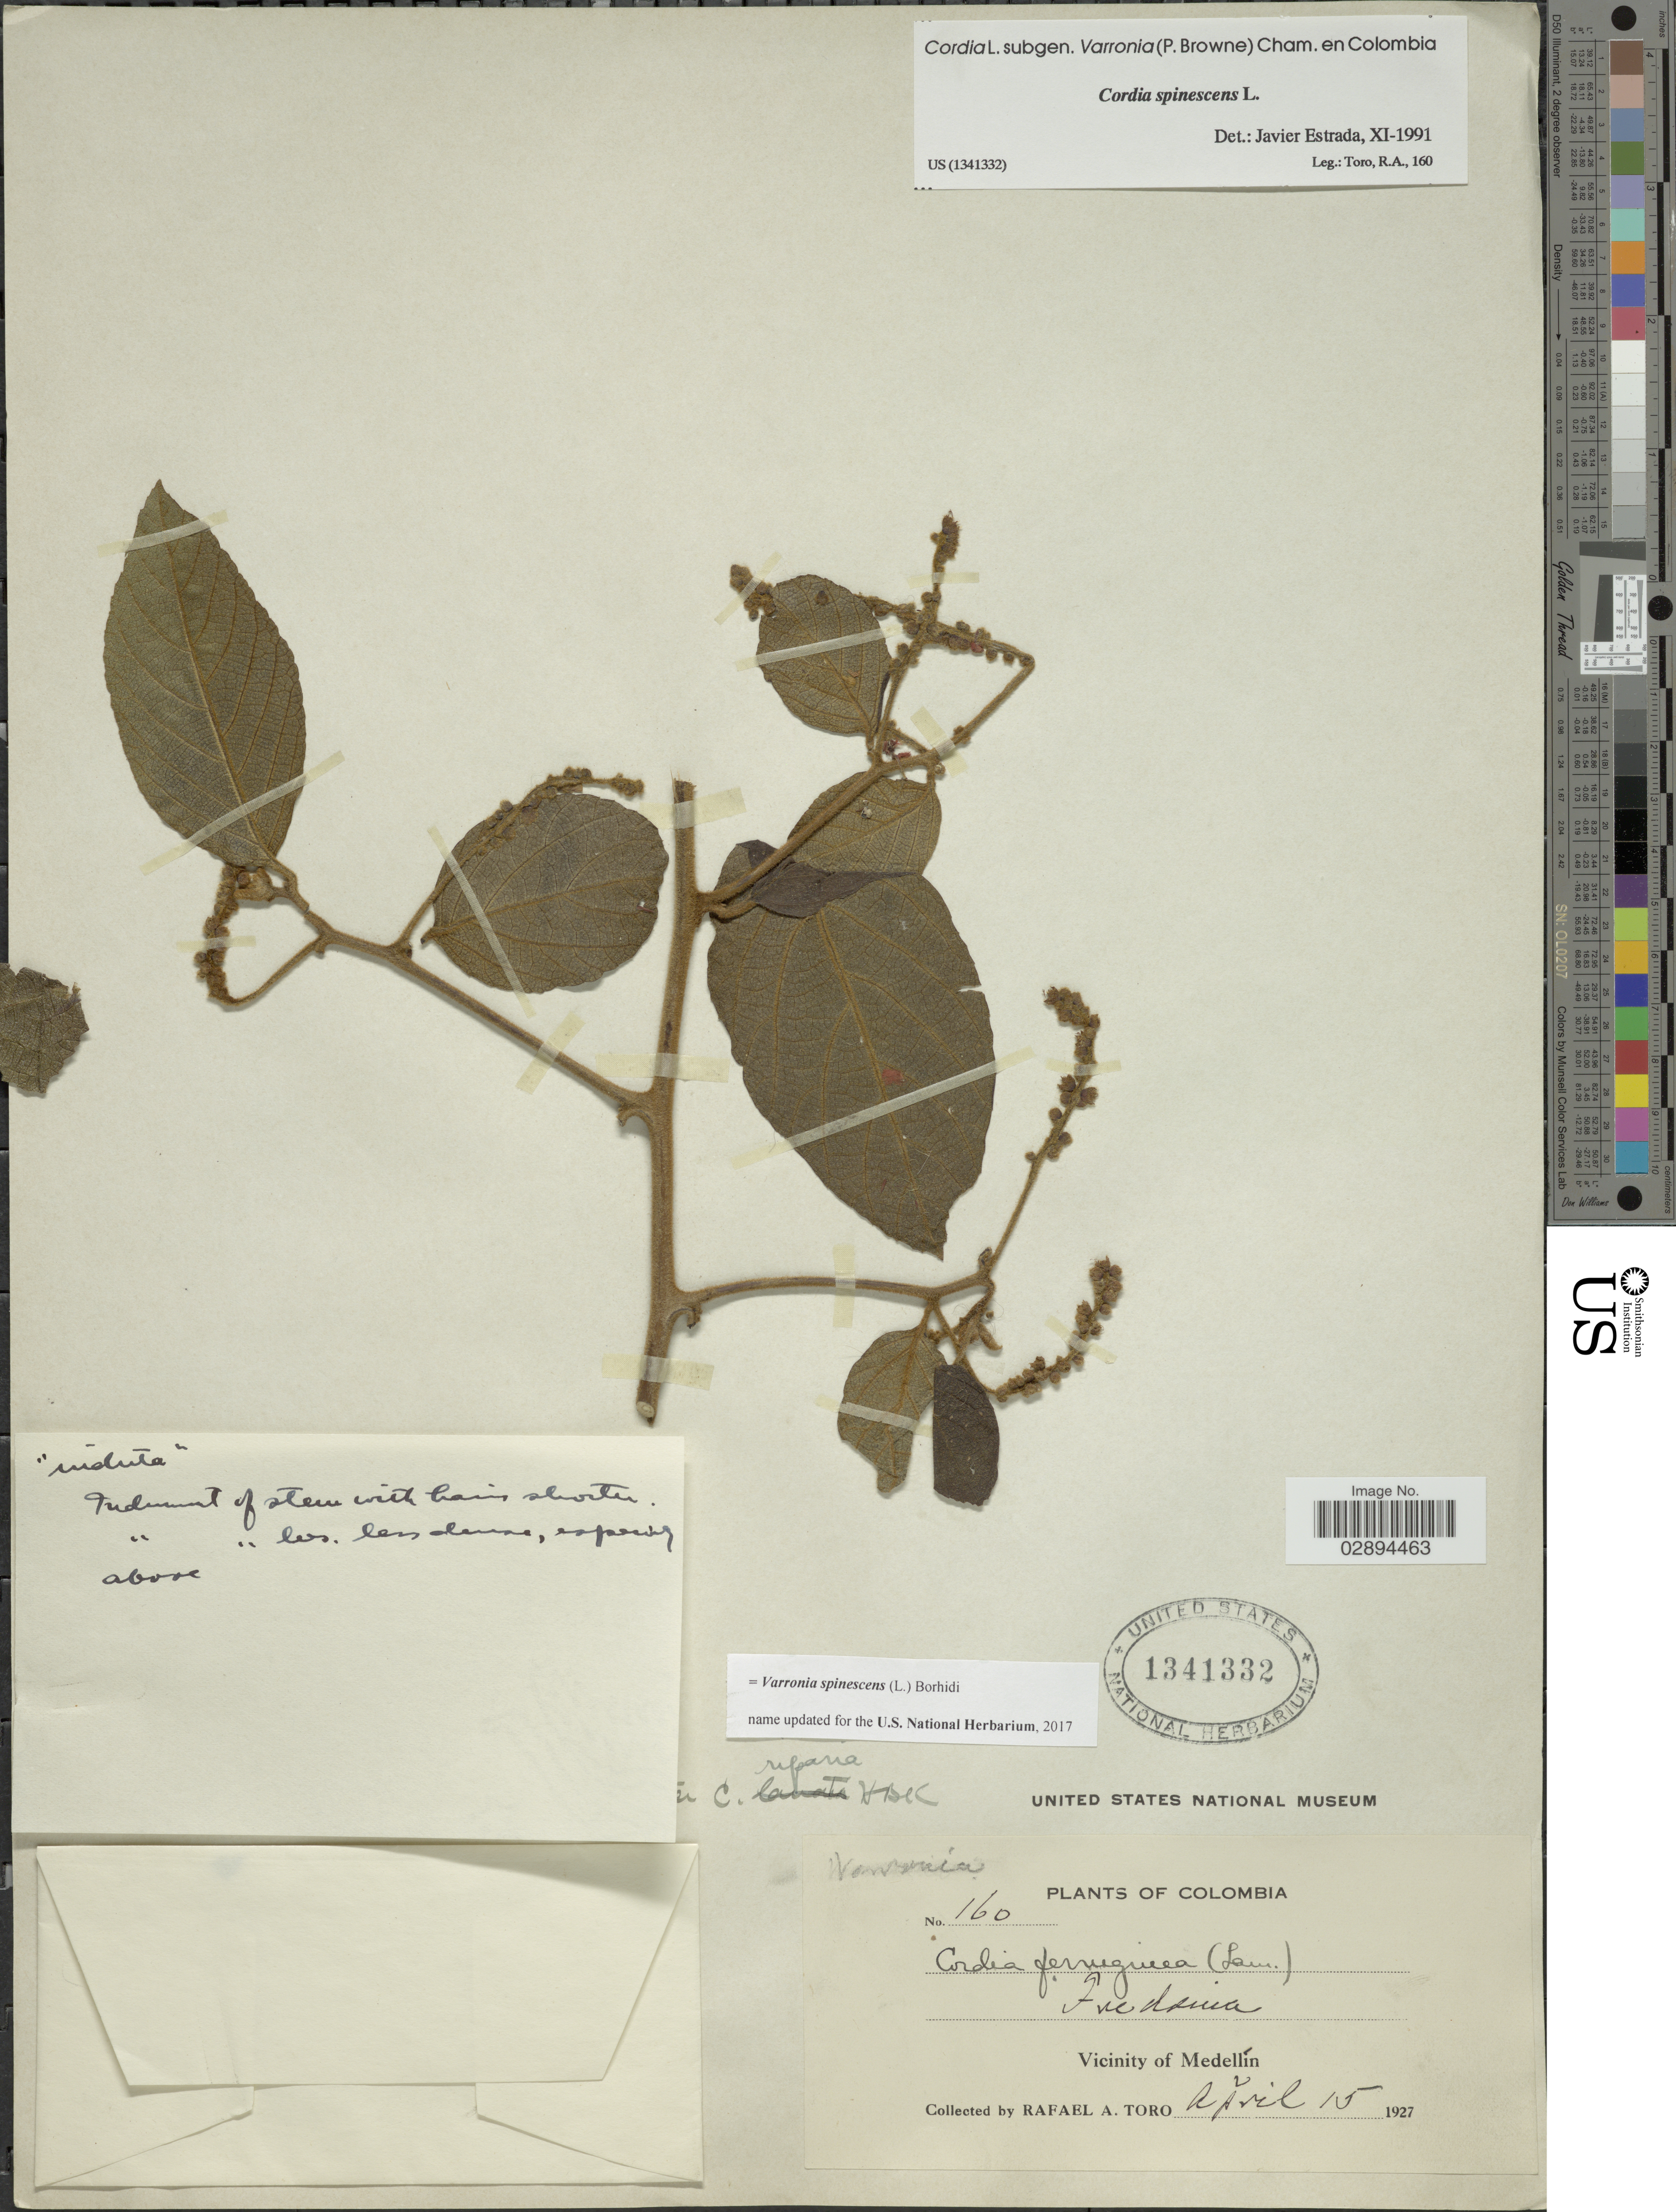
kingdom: Plantae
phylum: Tracheophyta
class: Magnoliopsida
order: Boraginales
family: Cordiaceae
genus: Varronia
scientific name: Varronia spinescens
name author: (L.) Borhidi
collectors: R. A. Toro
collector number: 160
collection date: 1927-04-15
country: Colombia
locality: Vicinity of Medellín.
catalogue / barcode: US 1341332